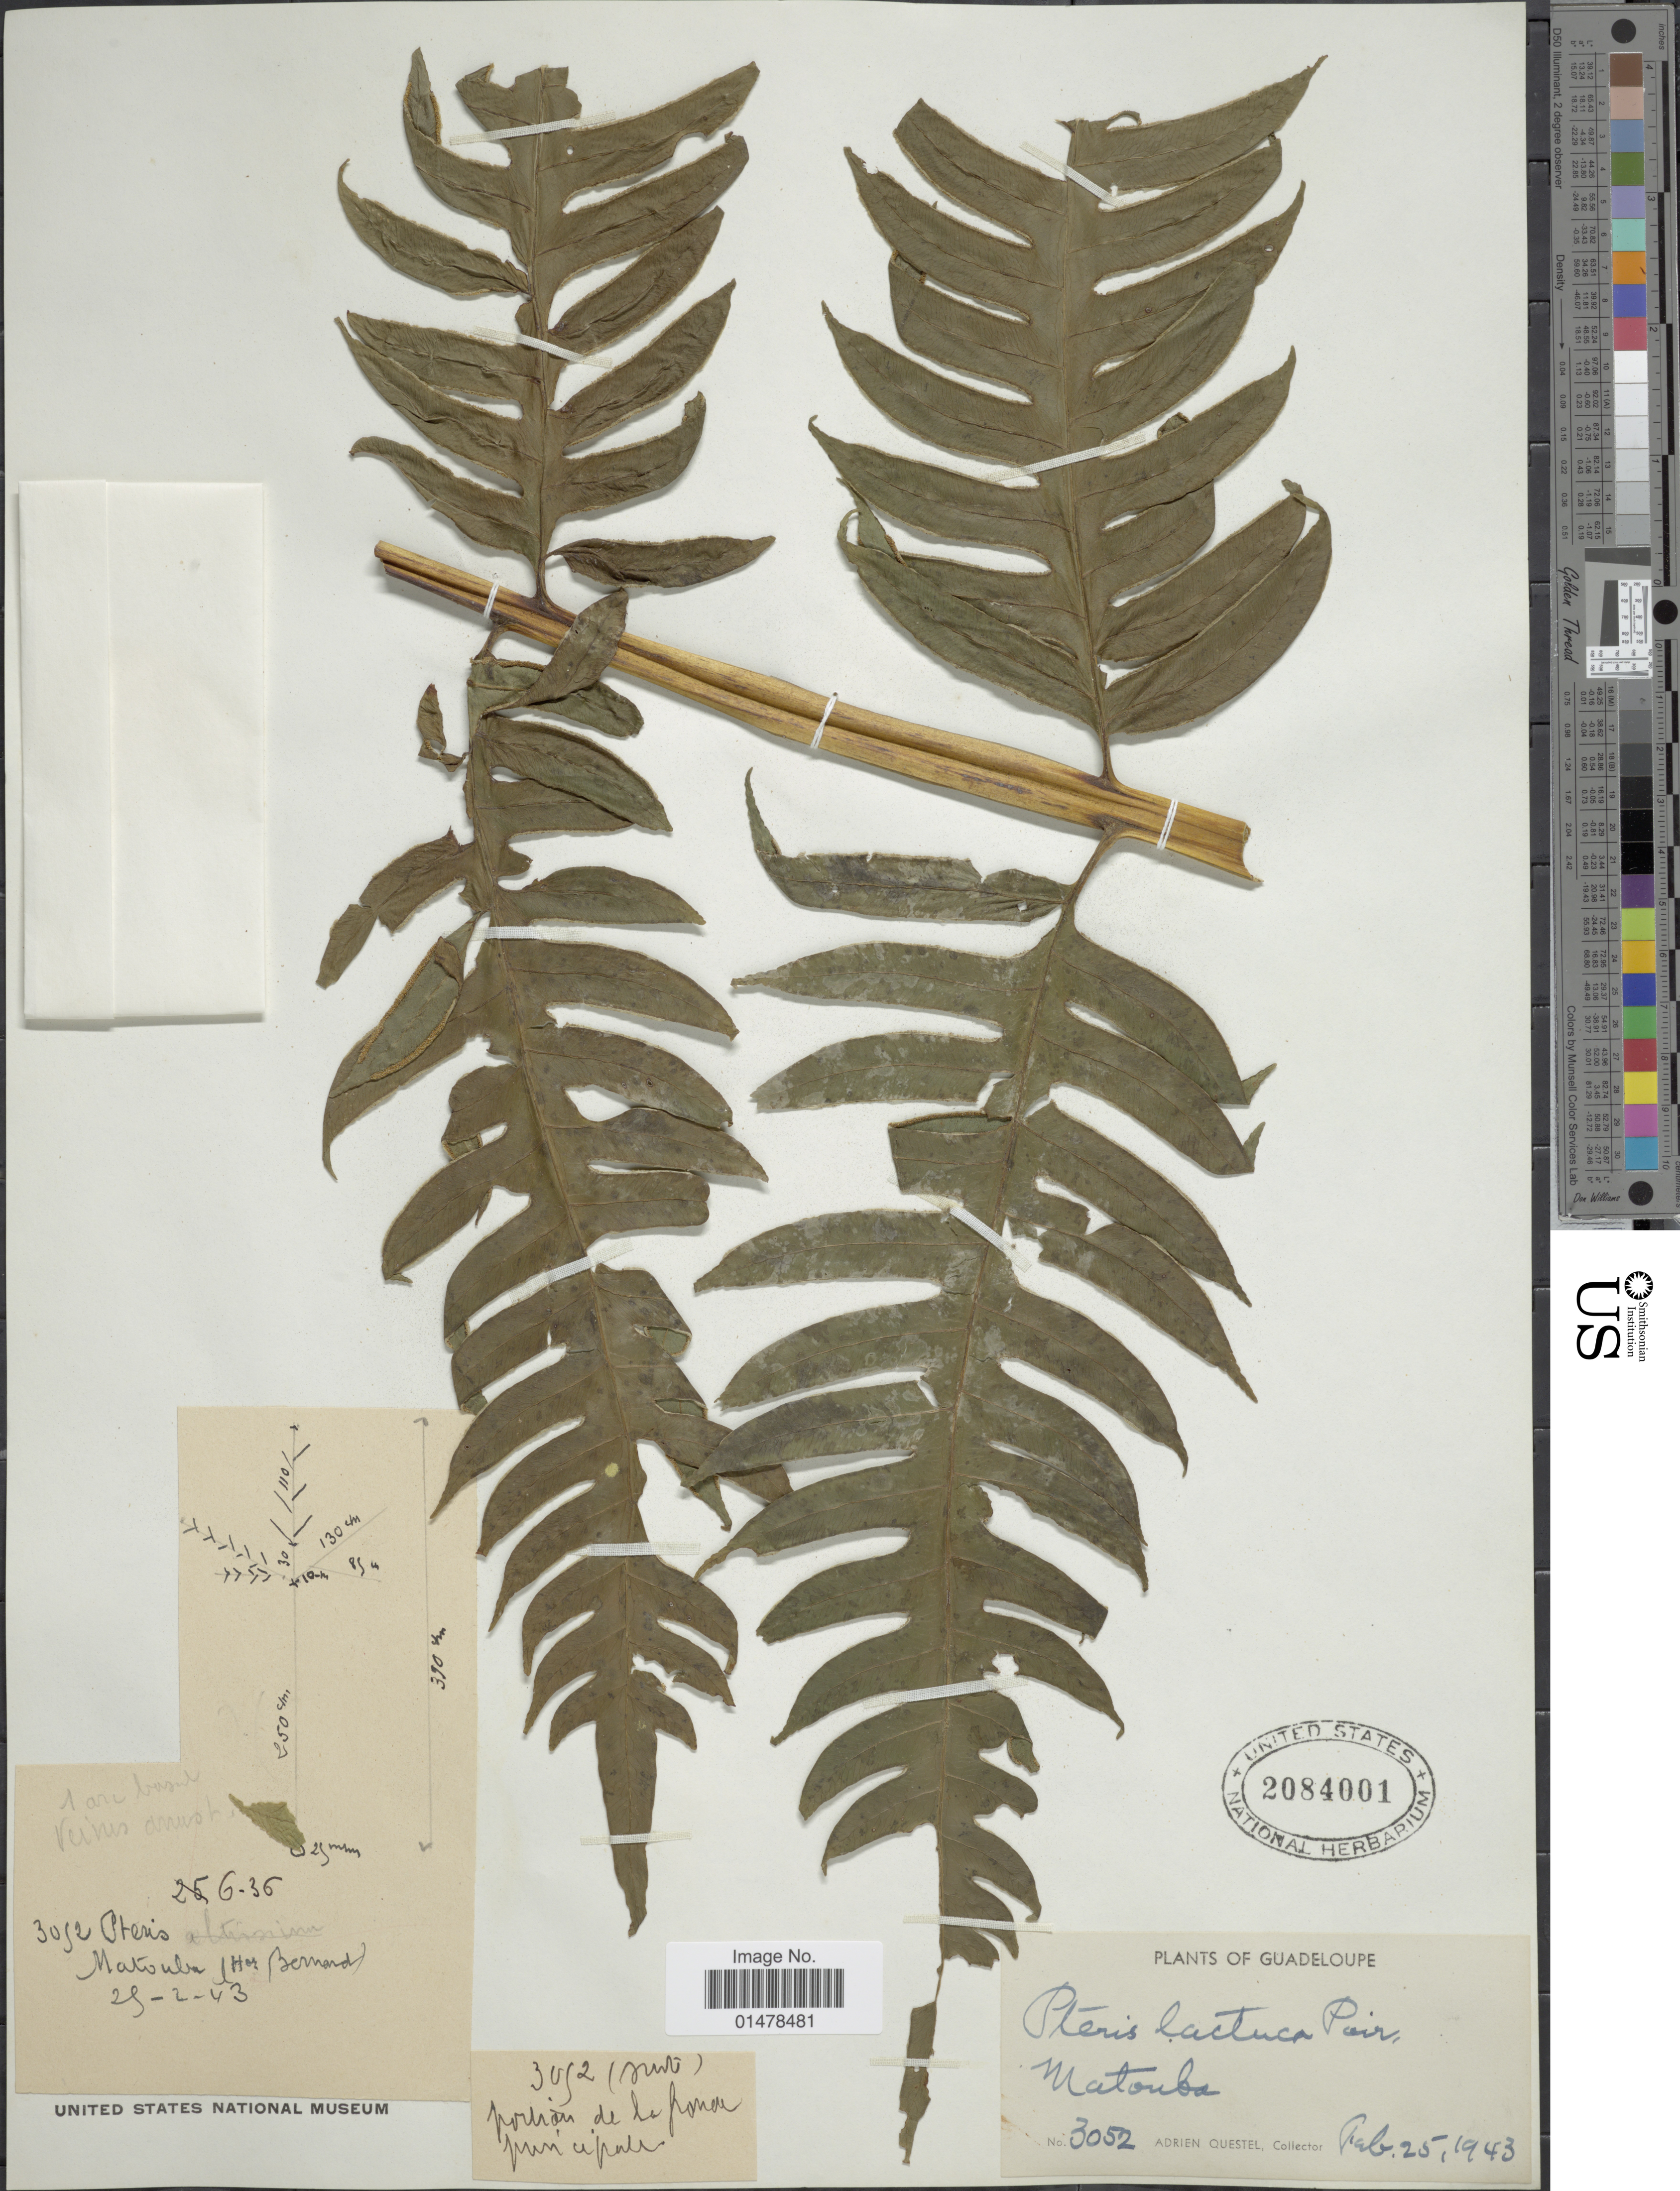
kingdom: Plantae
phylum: Tracheophyta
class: Polypodiopsida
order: Polypodiales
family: Pteridaceae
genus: Pteris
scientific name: Pteris arborea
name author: L.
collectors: A. Questel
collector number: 3052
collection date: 1943-02-25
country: Guadeloupe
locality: Matouba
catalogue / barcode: US 2084001